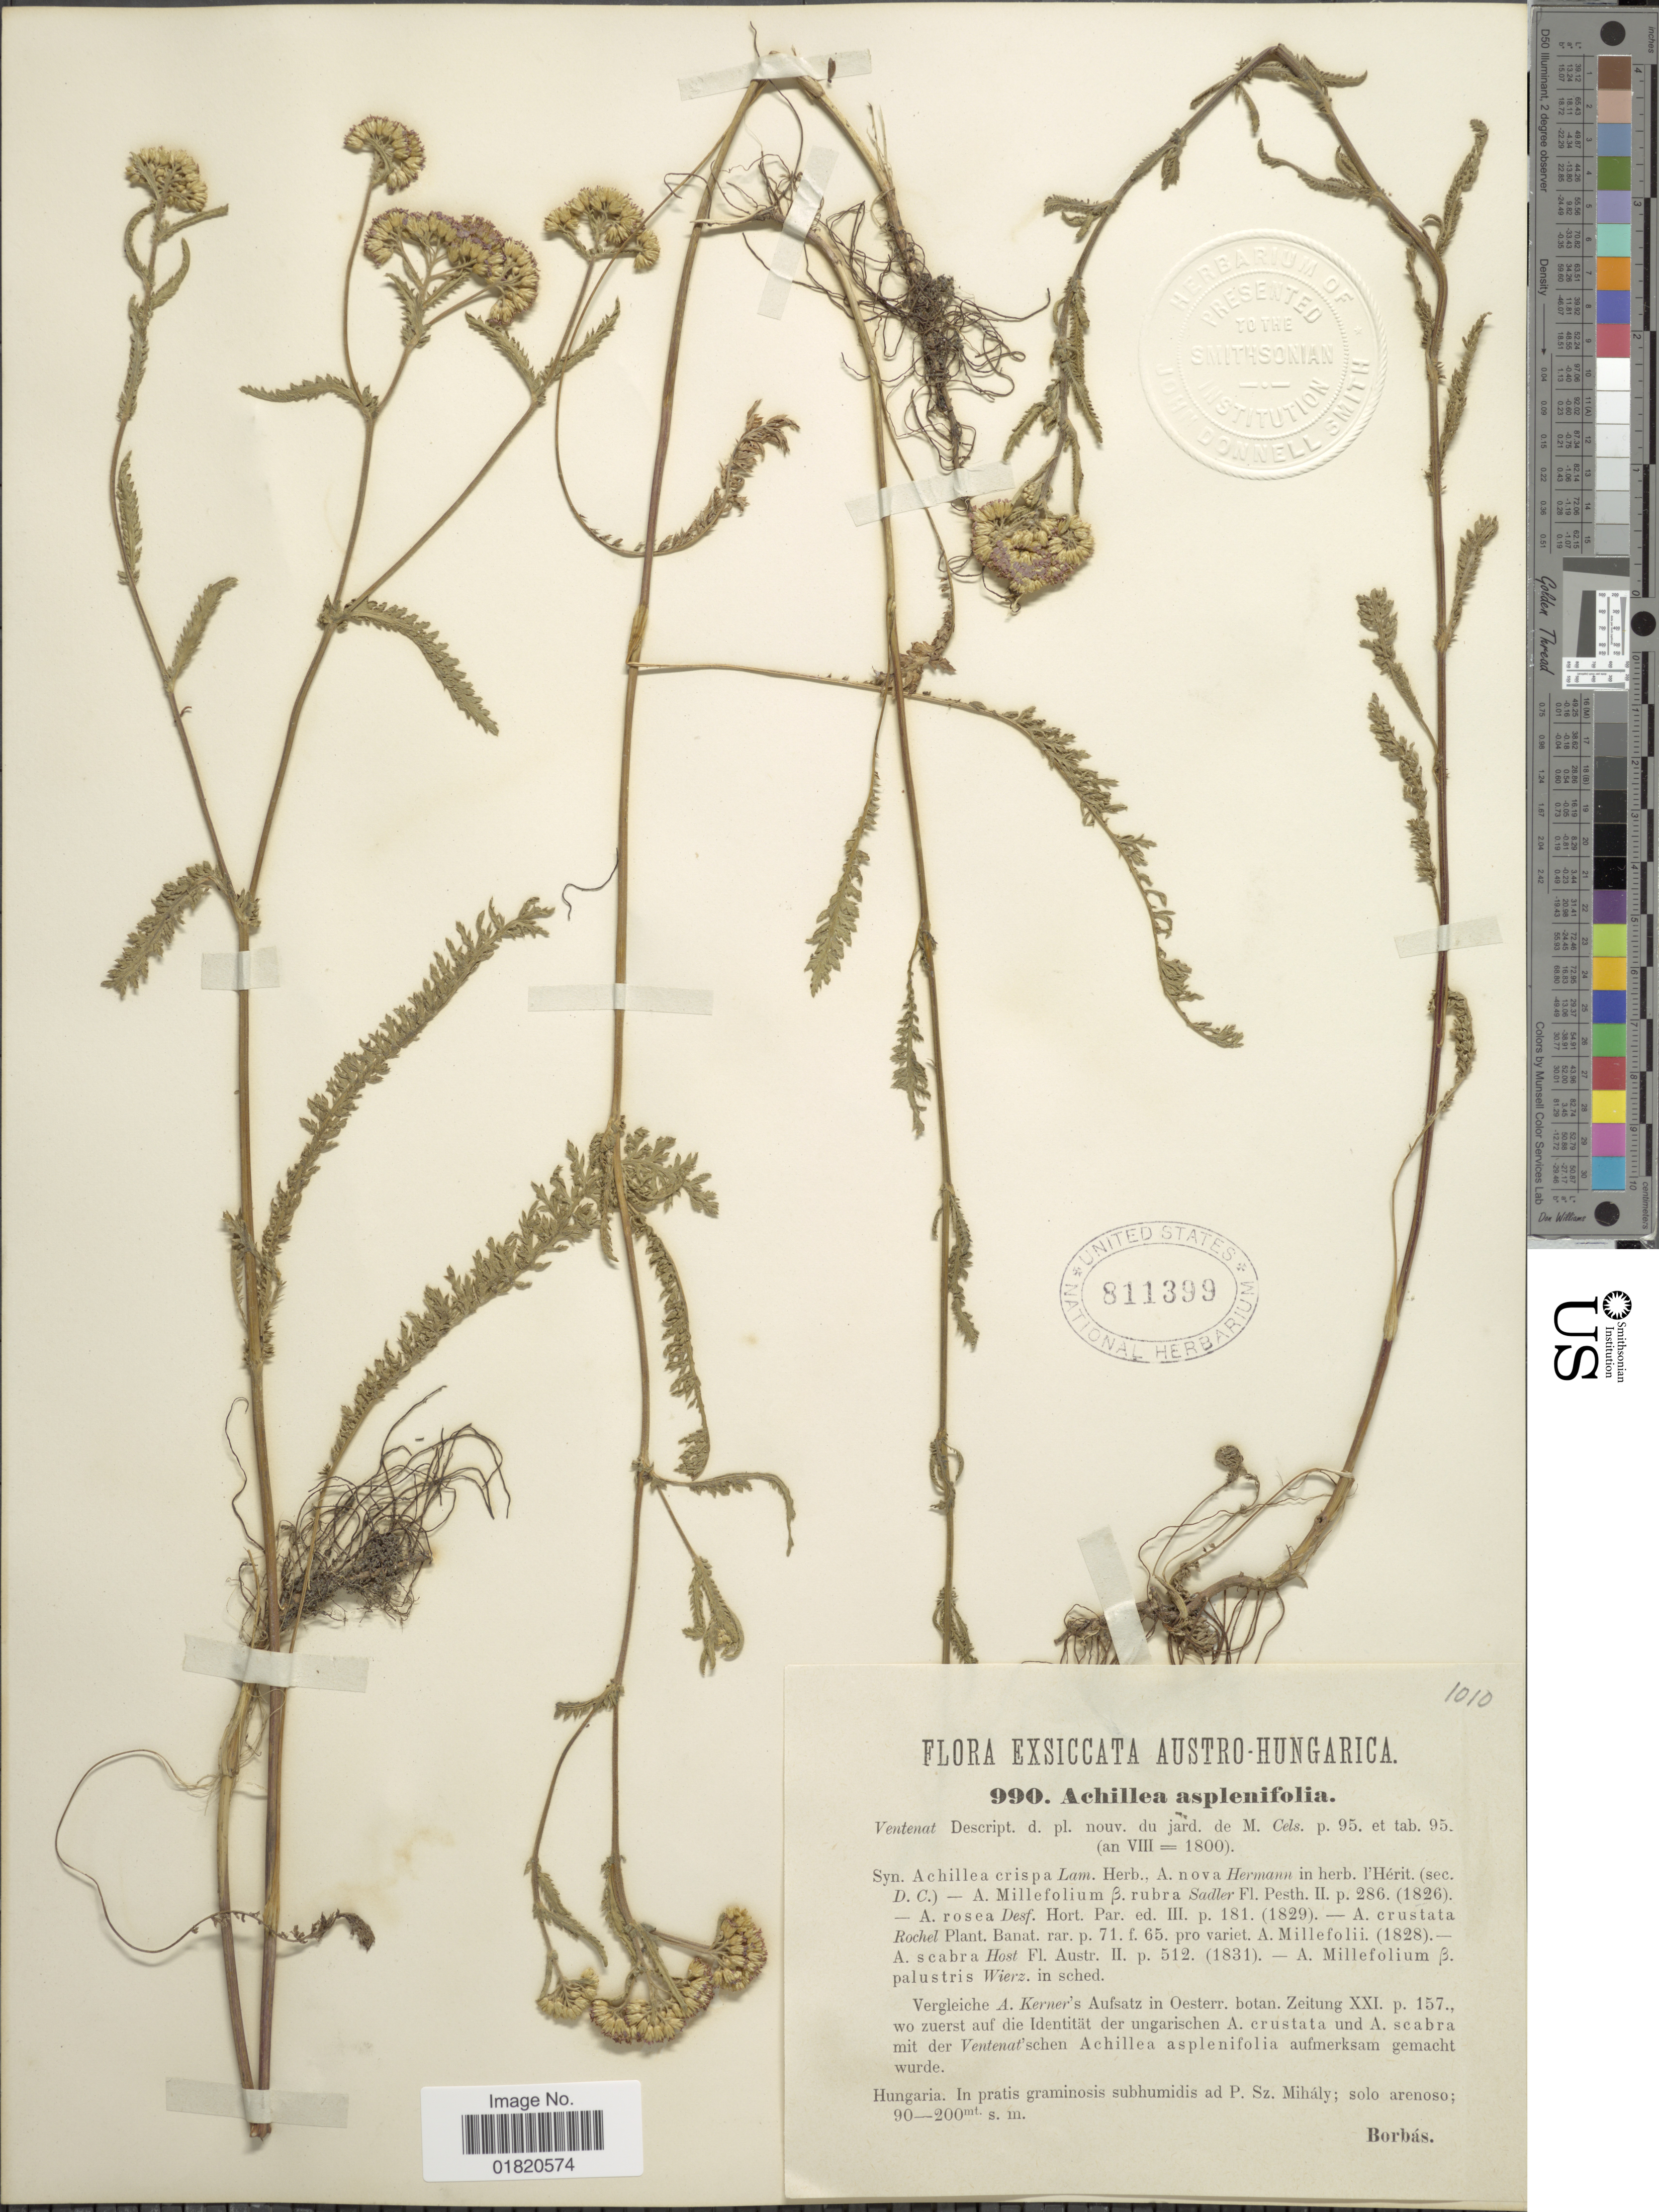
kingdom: Plantae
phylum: Tracheophyta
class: Magnoliopsida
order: Asterales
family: Asteraceae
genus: Achillea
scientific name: Achillea aspleniifolia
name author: Vent.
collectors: V. von Borbás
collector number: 990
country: Hungary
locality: In pratis graminosis subhumidis ad P. Sz. Mihály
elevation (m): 90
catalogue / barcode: US 811399